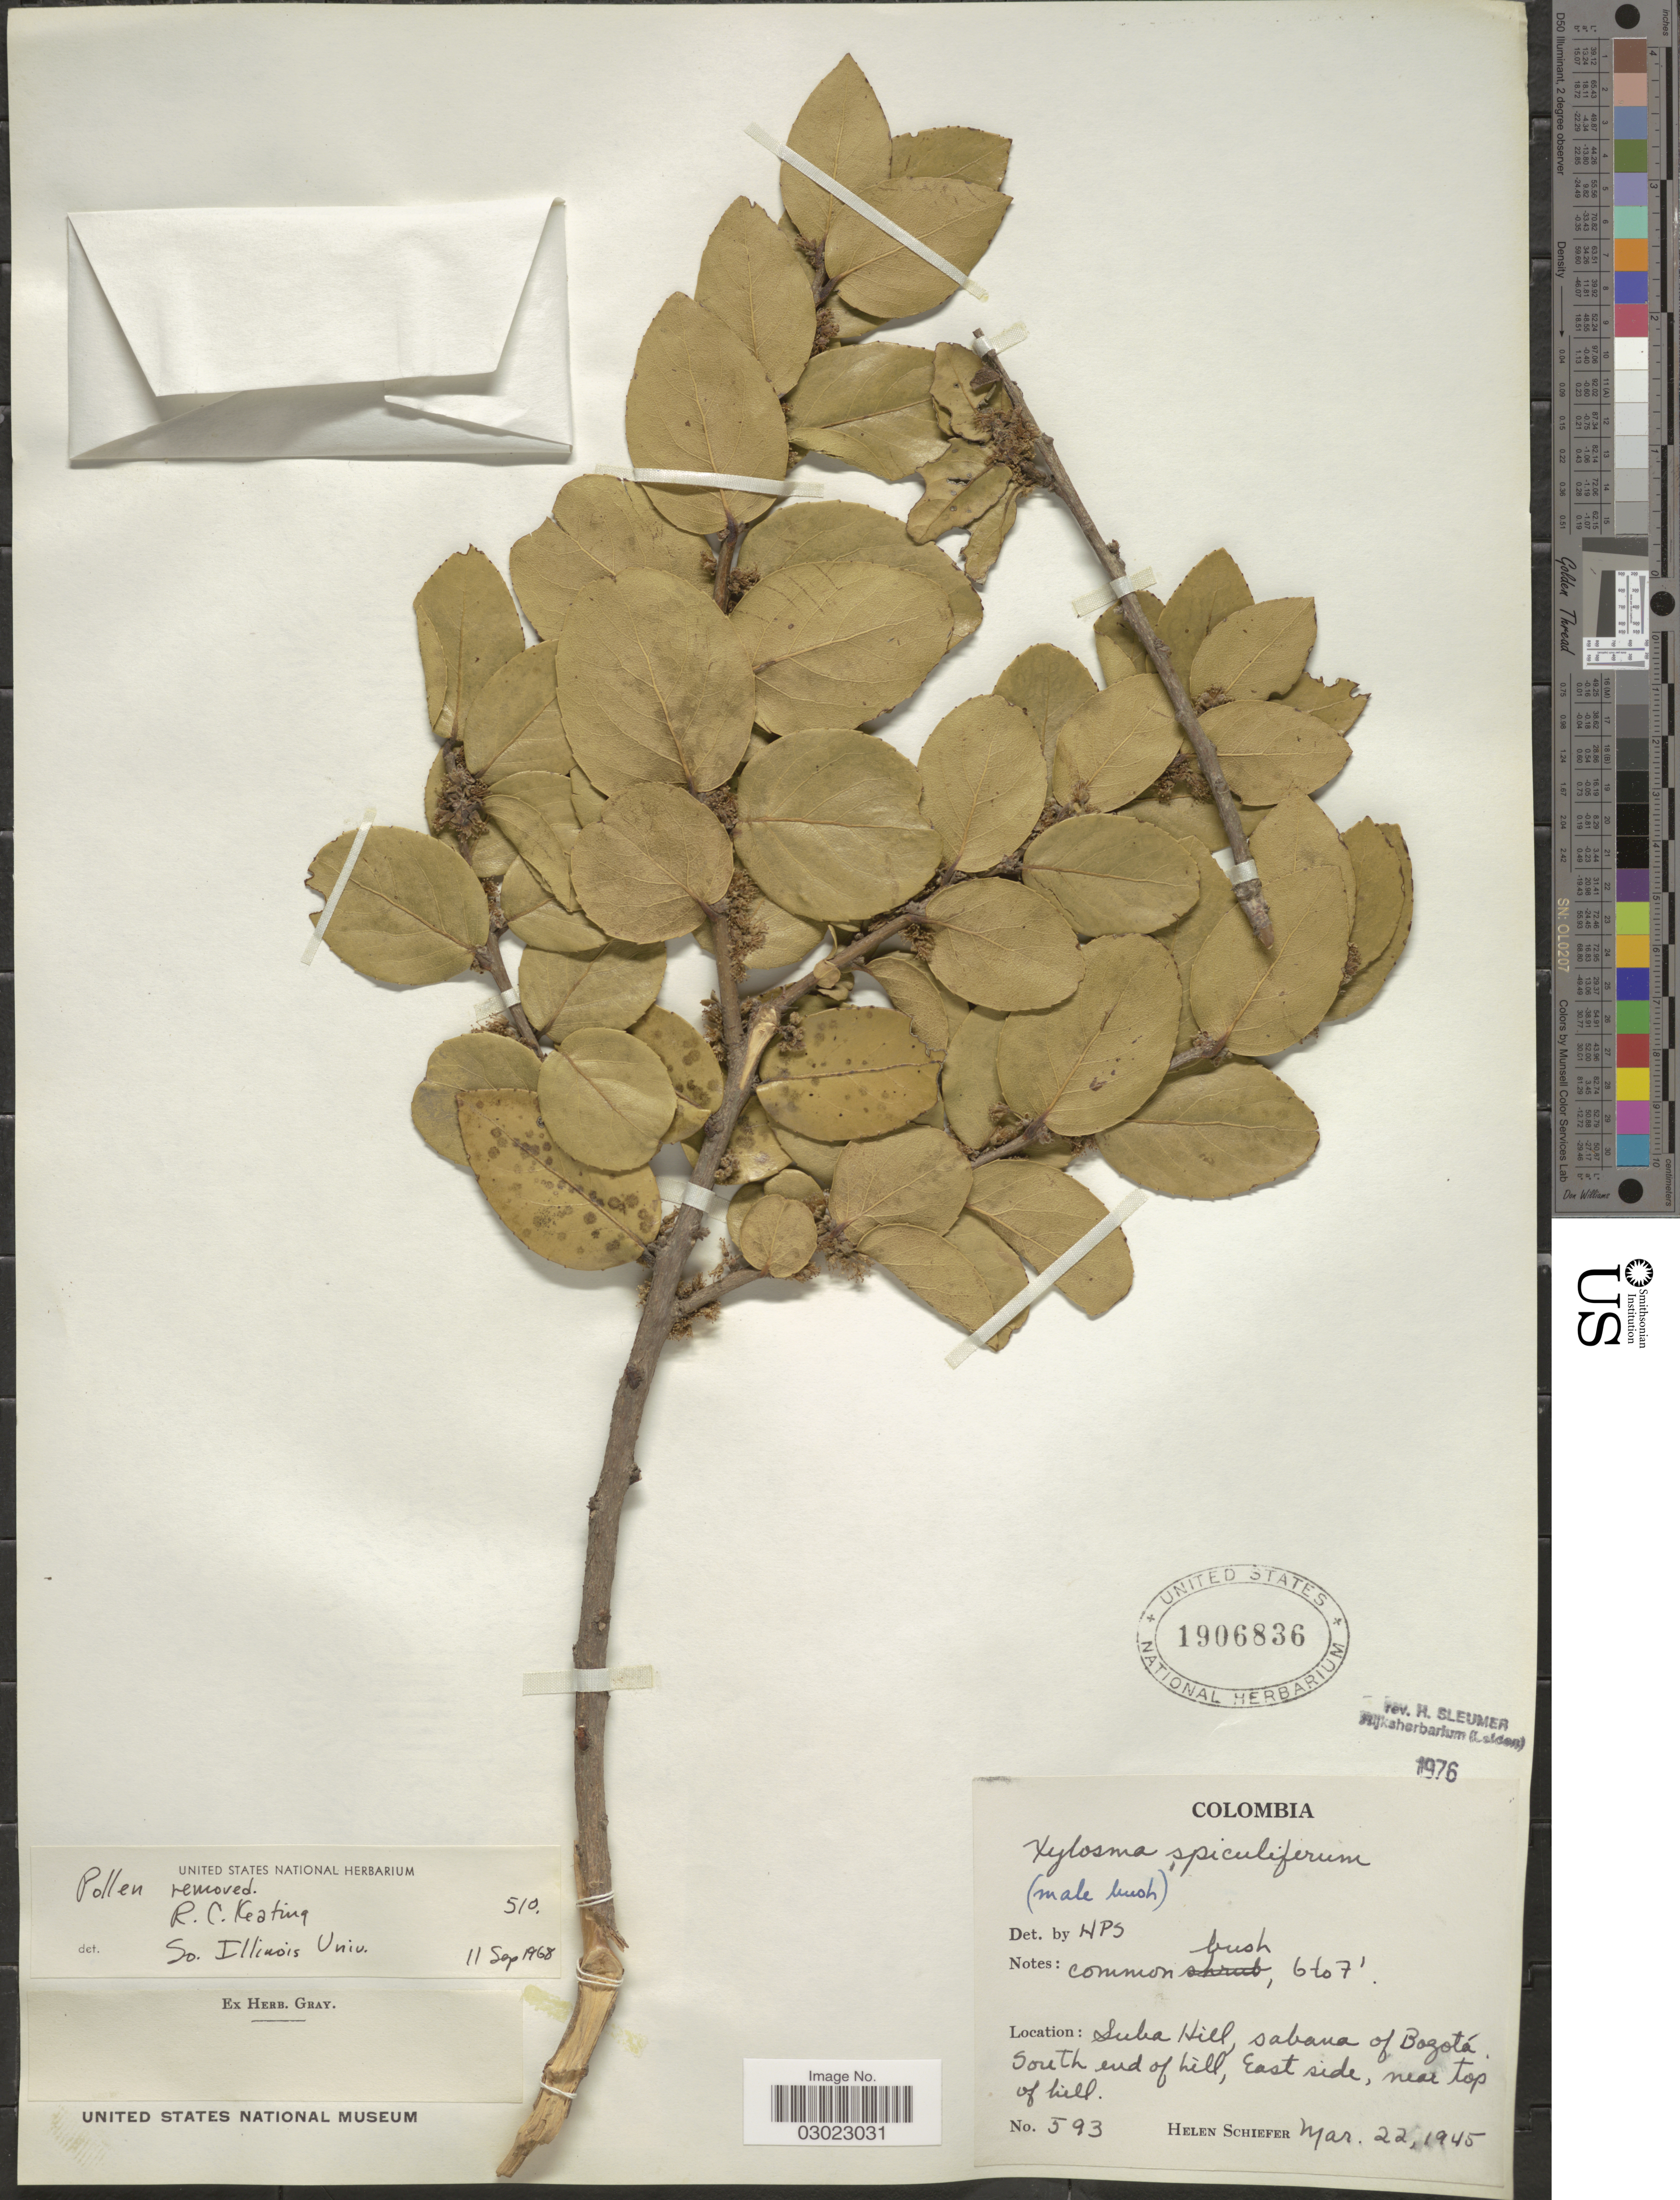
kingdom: Plantae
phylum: Tracheophyta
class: Magnoliopsida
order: Malpighiales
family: Salicaceae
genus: Xylosma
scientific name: Xylosma spiculifera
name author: (Tul.) Triana & Planch.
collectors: H. Schiefer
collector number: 593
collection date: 1945-03-22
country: Colombia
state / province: Bogota D.C.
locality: Suba Hill, sabana of Bogotá. South end of hill, East side, near top of hill.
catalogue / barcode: US 1906836